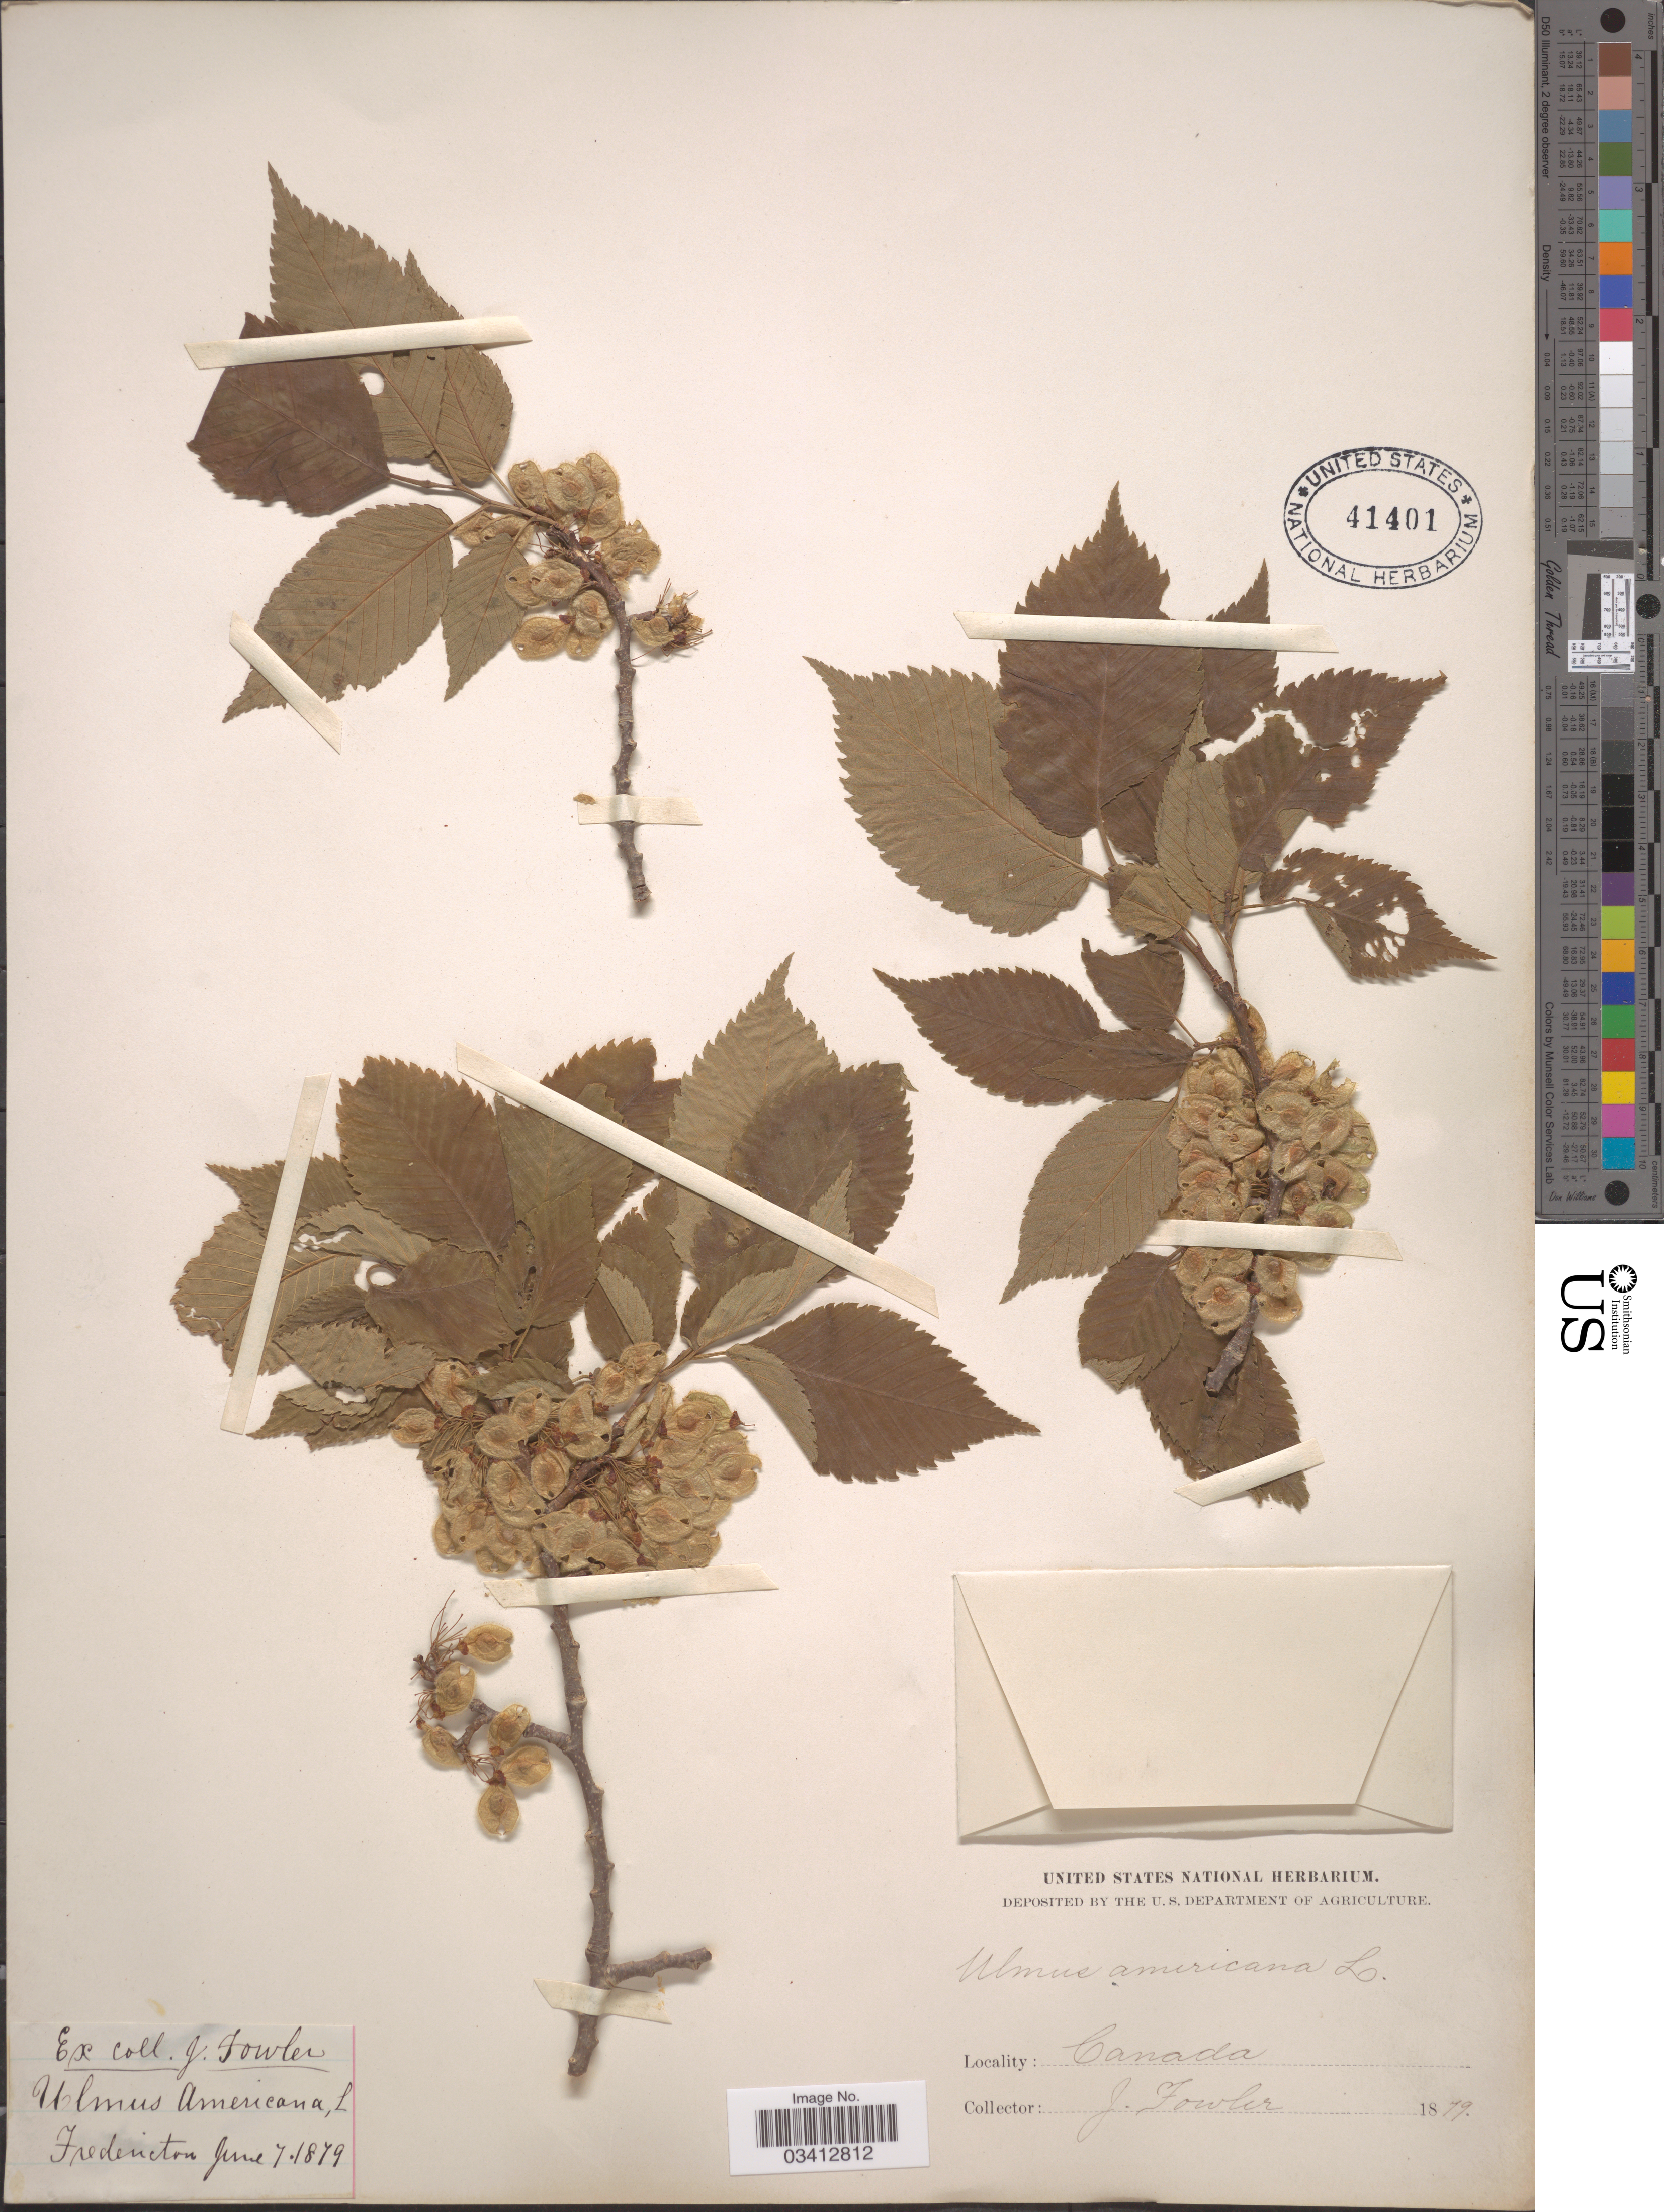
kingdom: Plantae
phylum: Tracheophyta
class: Magnoliopsida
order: Rosales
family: Ulmaceae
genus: Ulmus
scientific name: Ulmus americana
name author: L.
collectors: J. Fowler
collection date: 1879-06-07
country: Canada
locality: Fredericton.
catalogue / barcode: US 41401